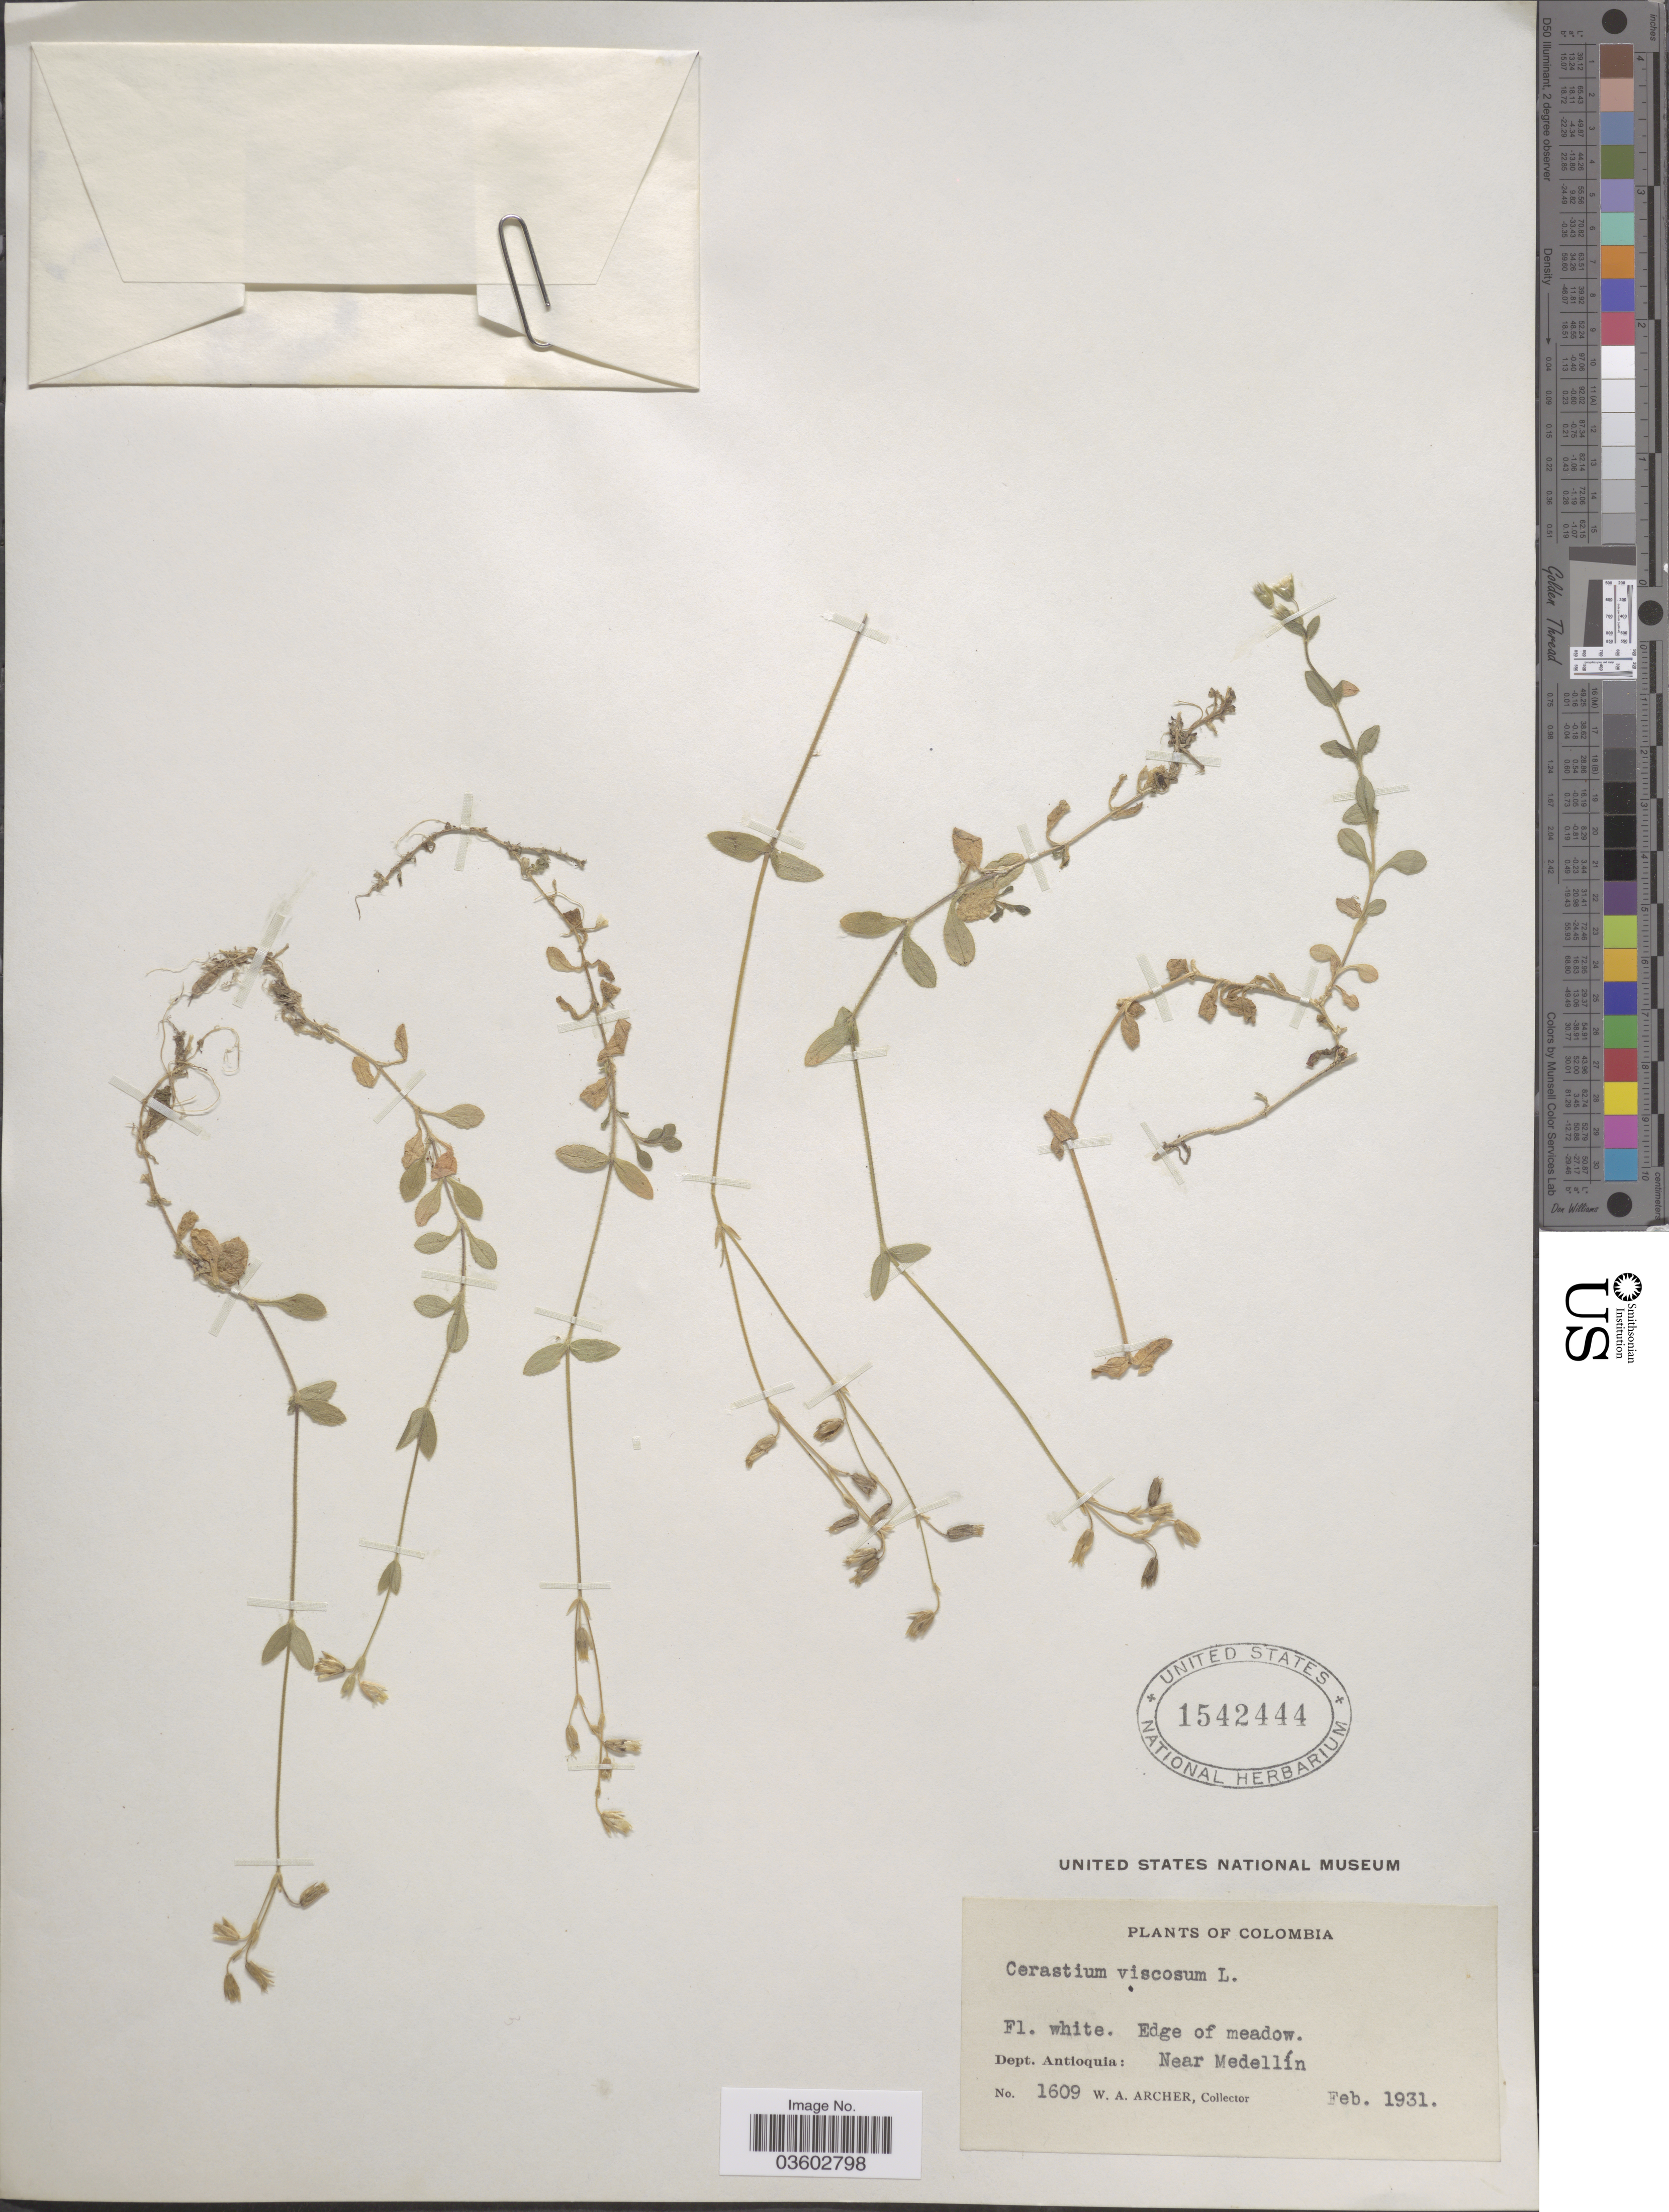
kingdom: Plantae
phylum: Tracheophyta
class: Magnoliopsida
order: Caryophyllales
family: Caryophyllaceae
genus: Cerastium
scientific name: Cerastium viscosum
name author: L.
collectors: W. Archer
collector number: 1609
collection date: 1931-02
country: Colombia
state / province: Antioquia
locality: Dept. Antioquia: Near Medellín.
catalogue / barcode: US 1542444